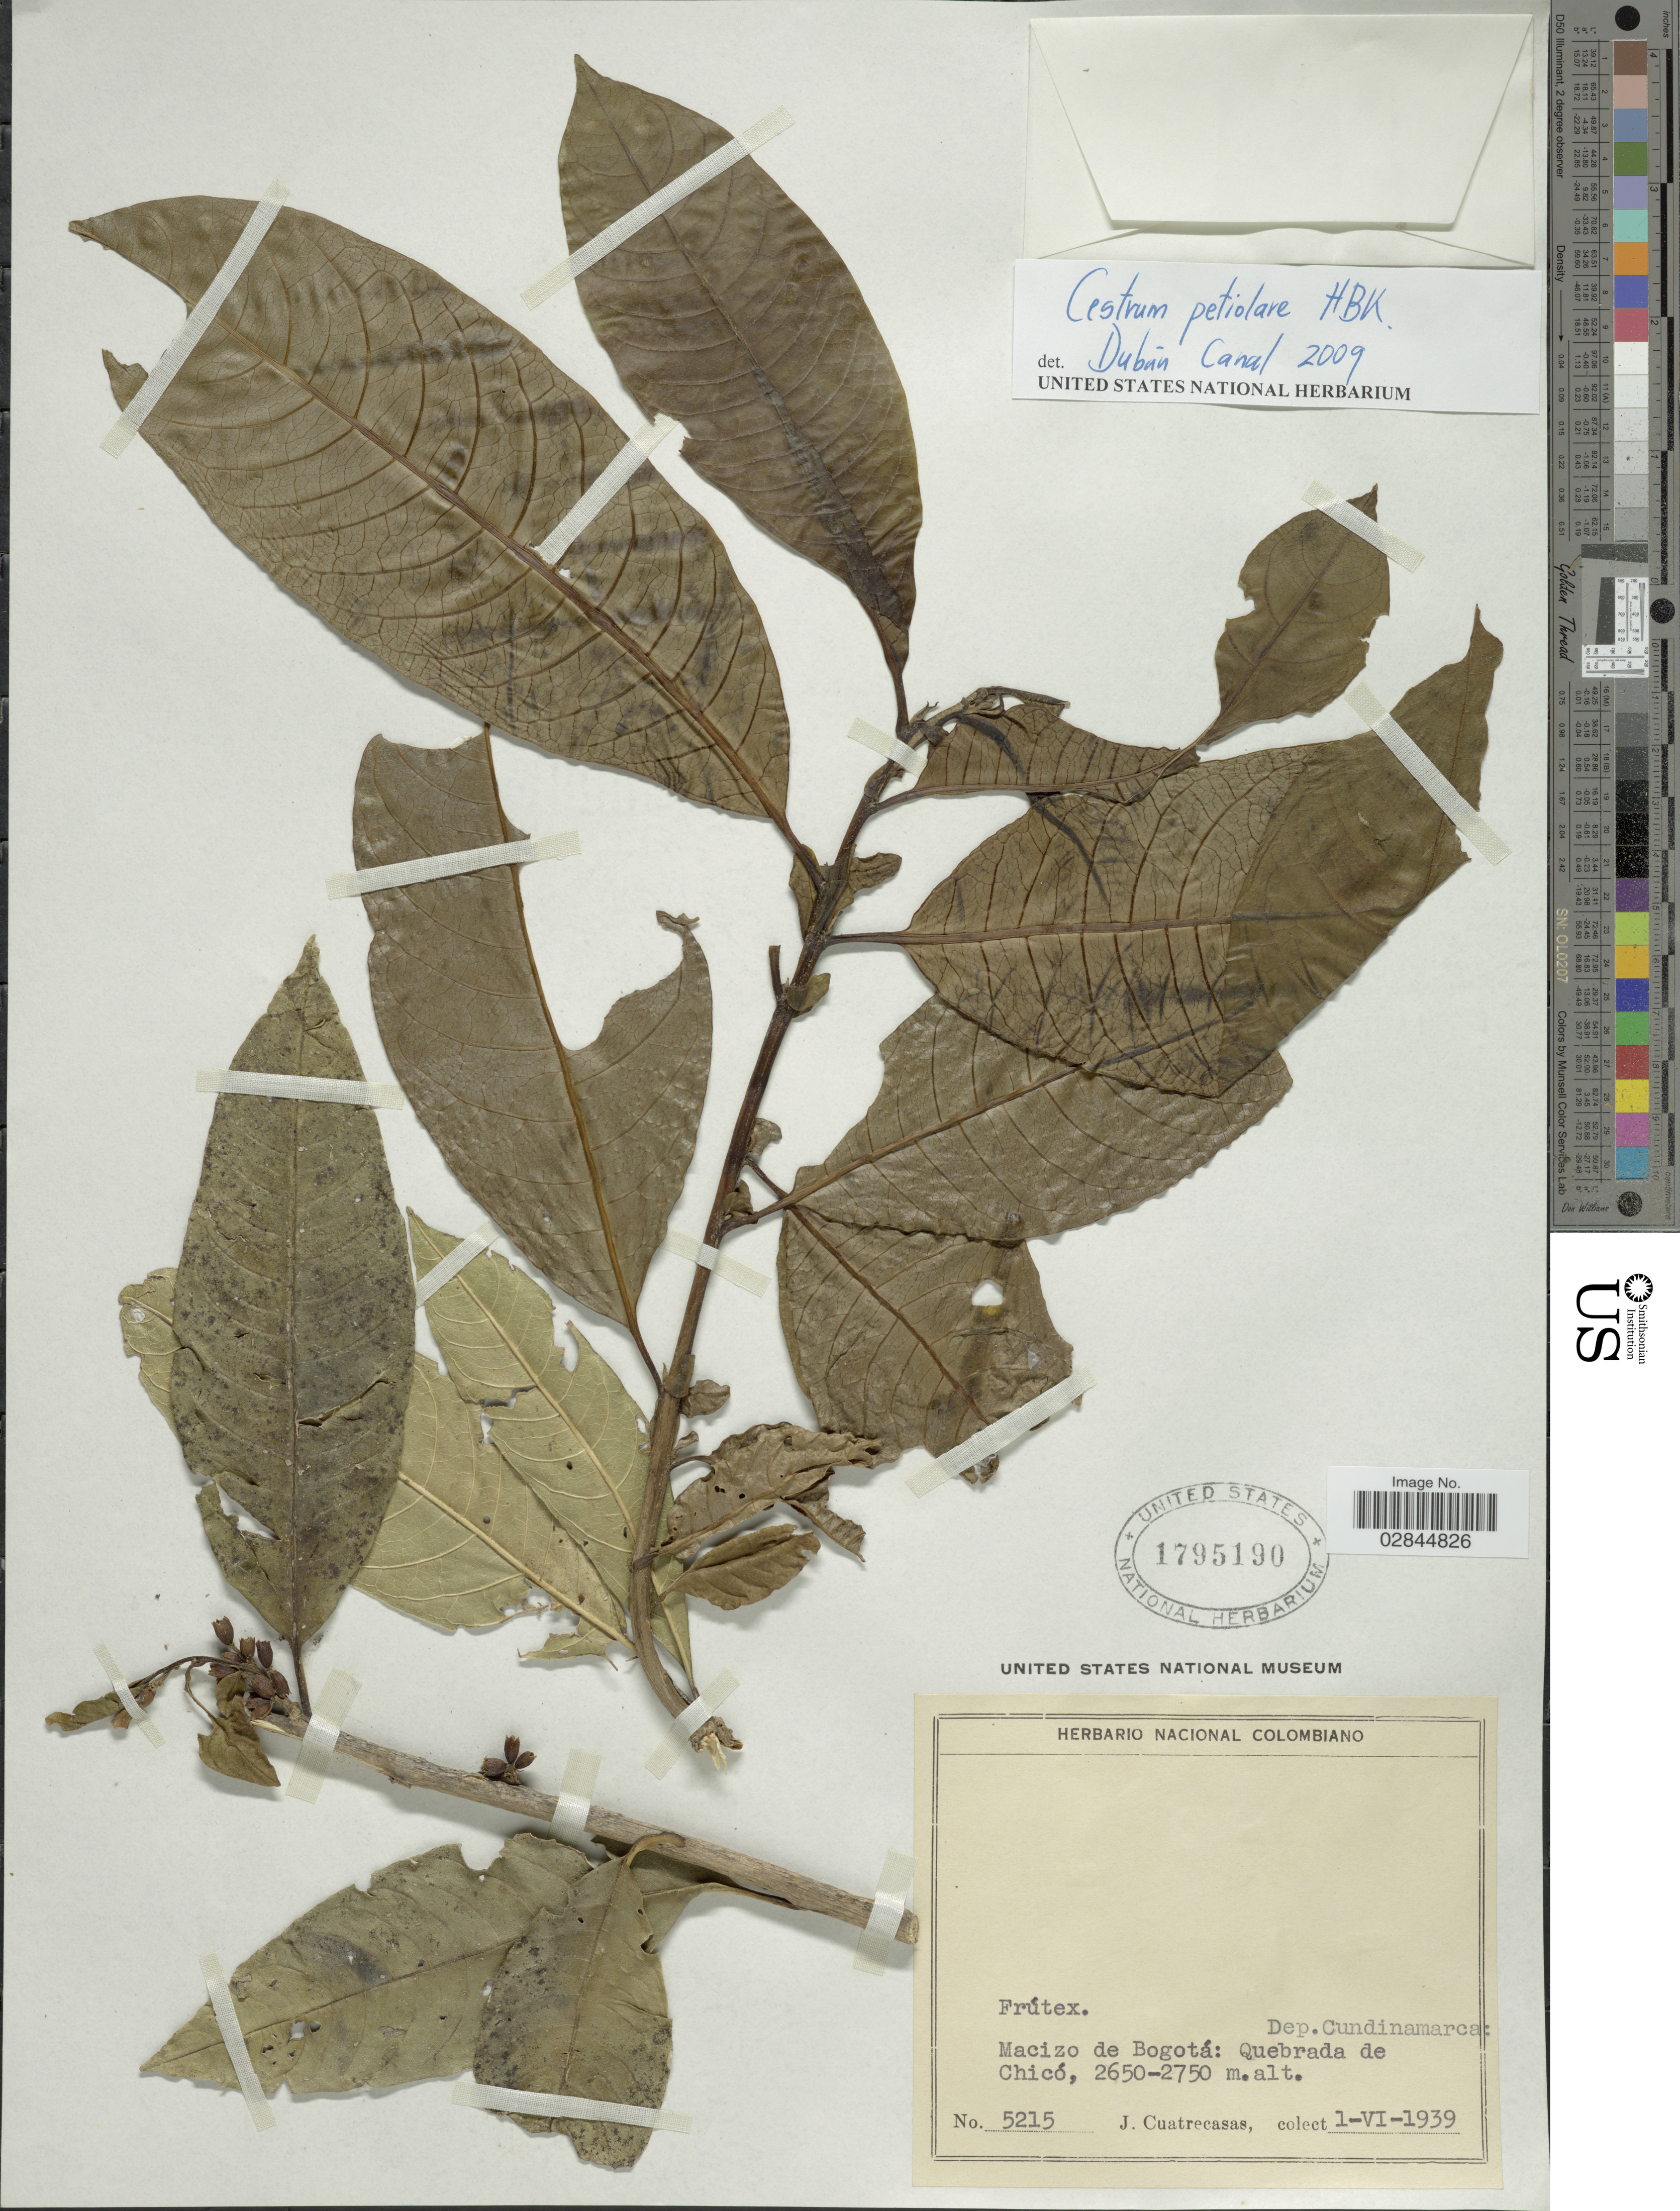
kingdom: Plantae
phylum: Tracheophyta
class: Magnoliopsida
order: Solanales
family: Solanaceae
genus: Cestrum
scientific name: Cestrum petiolare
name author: Kunth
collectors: J. Cuatrecasas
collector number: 5215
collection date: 1939-06-01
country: Colombia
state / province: Cundinamarca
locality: Dep. Cundinamarca. Macizo de Bogotá: Quebrada de Chicó.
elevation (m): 2650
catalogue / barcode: US 1795190